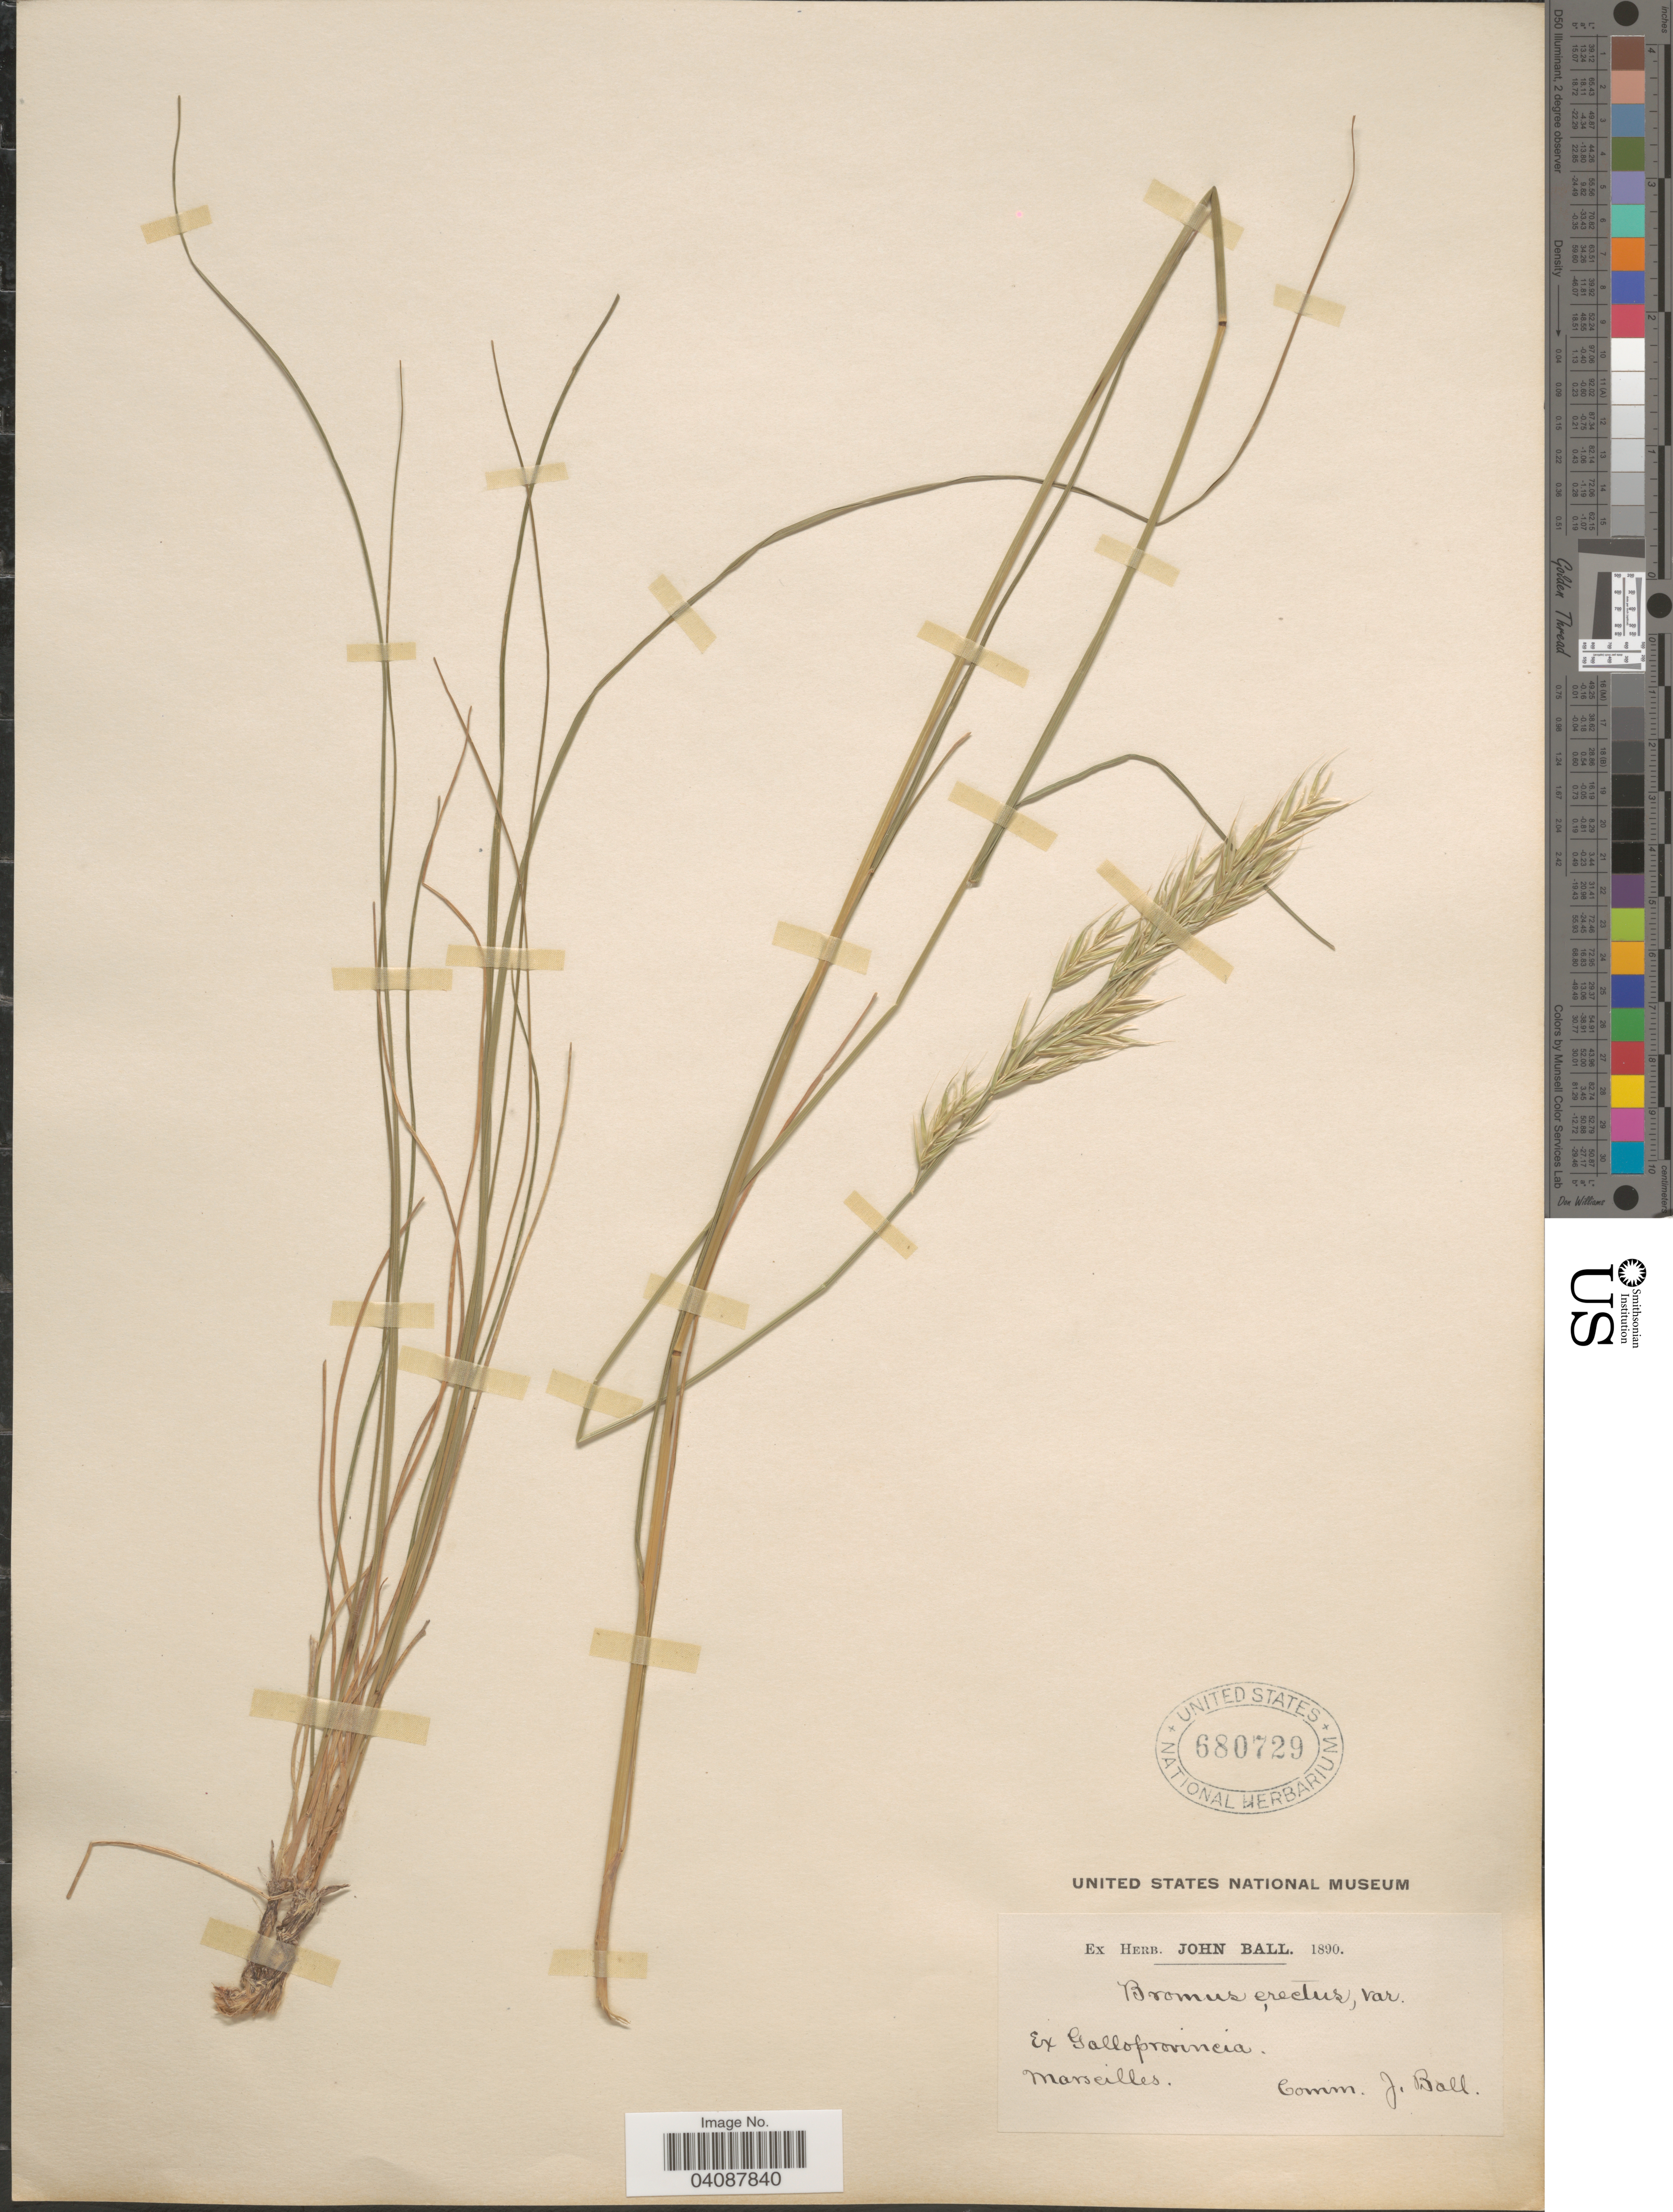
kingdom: Plantae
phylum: Tracheophyta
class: Liliopsida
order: Poales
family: Poaceae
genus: Bromus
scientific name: Bromus erectus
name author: Huds.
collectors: ex herb. John Ball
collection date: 1890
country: France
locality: Ex Galloprovincia. Marseilles.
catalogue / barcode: US 680729